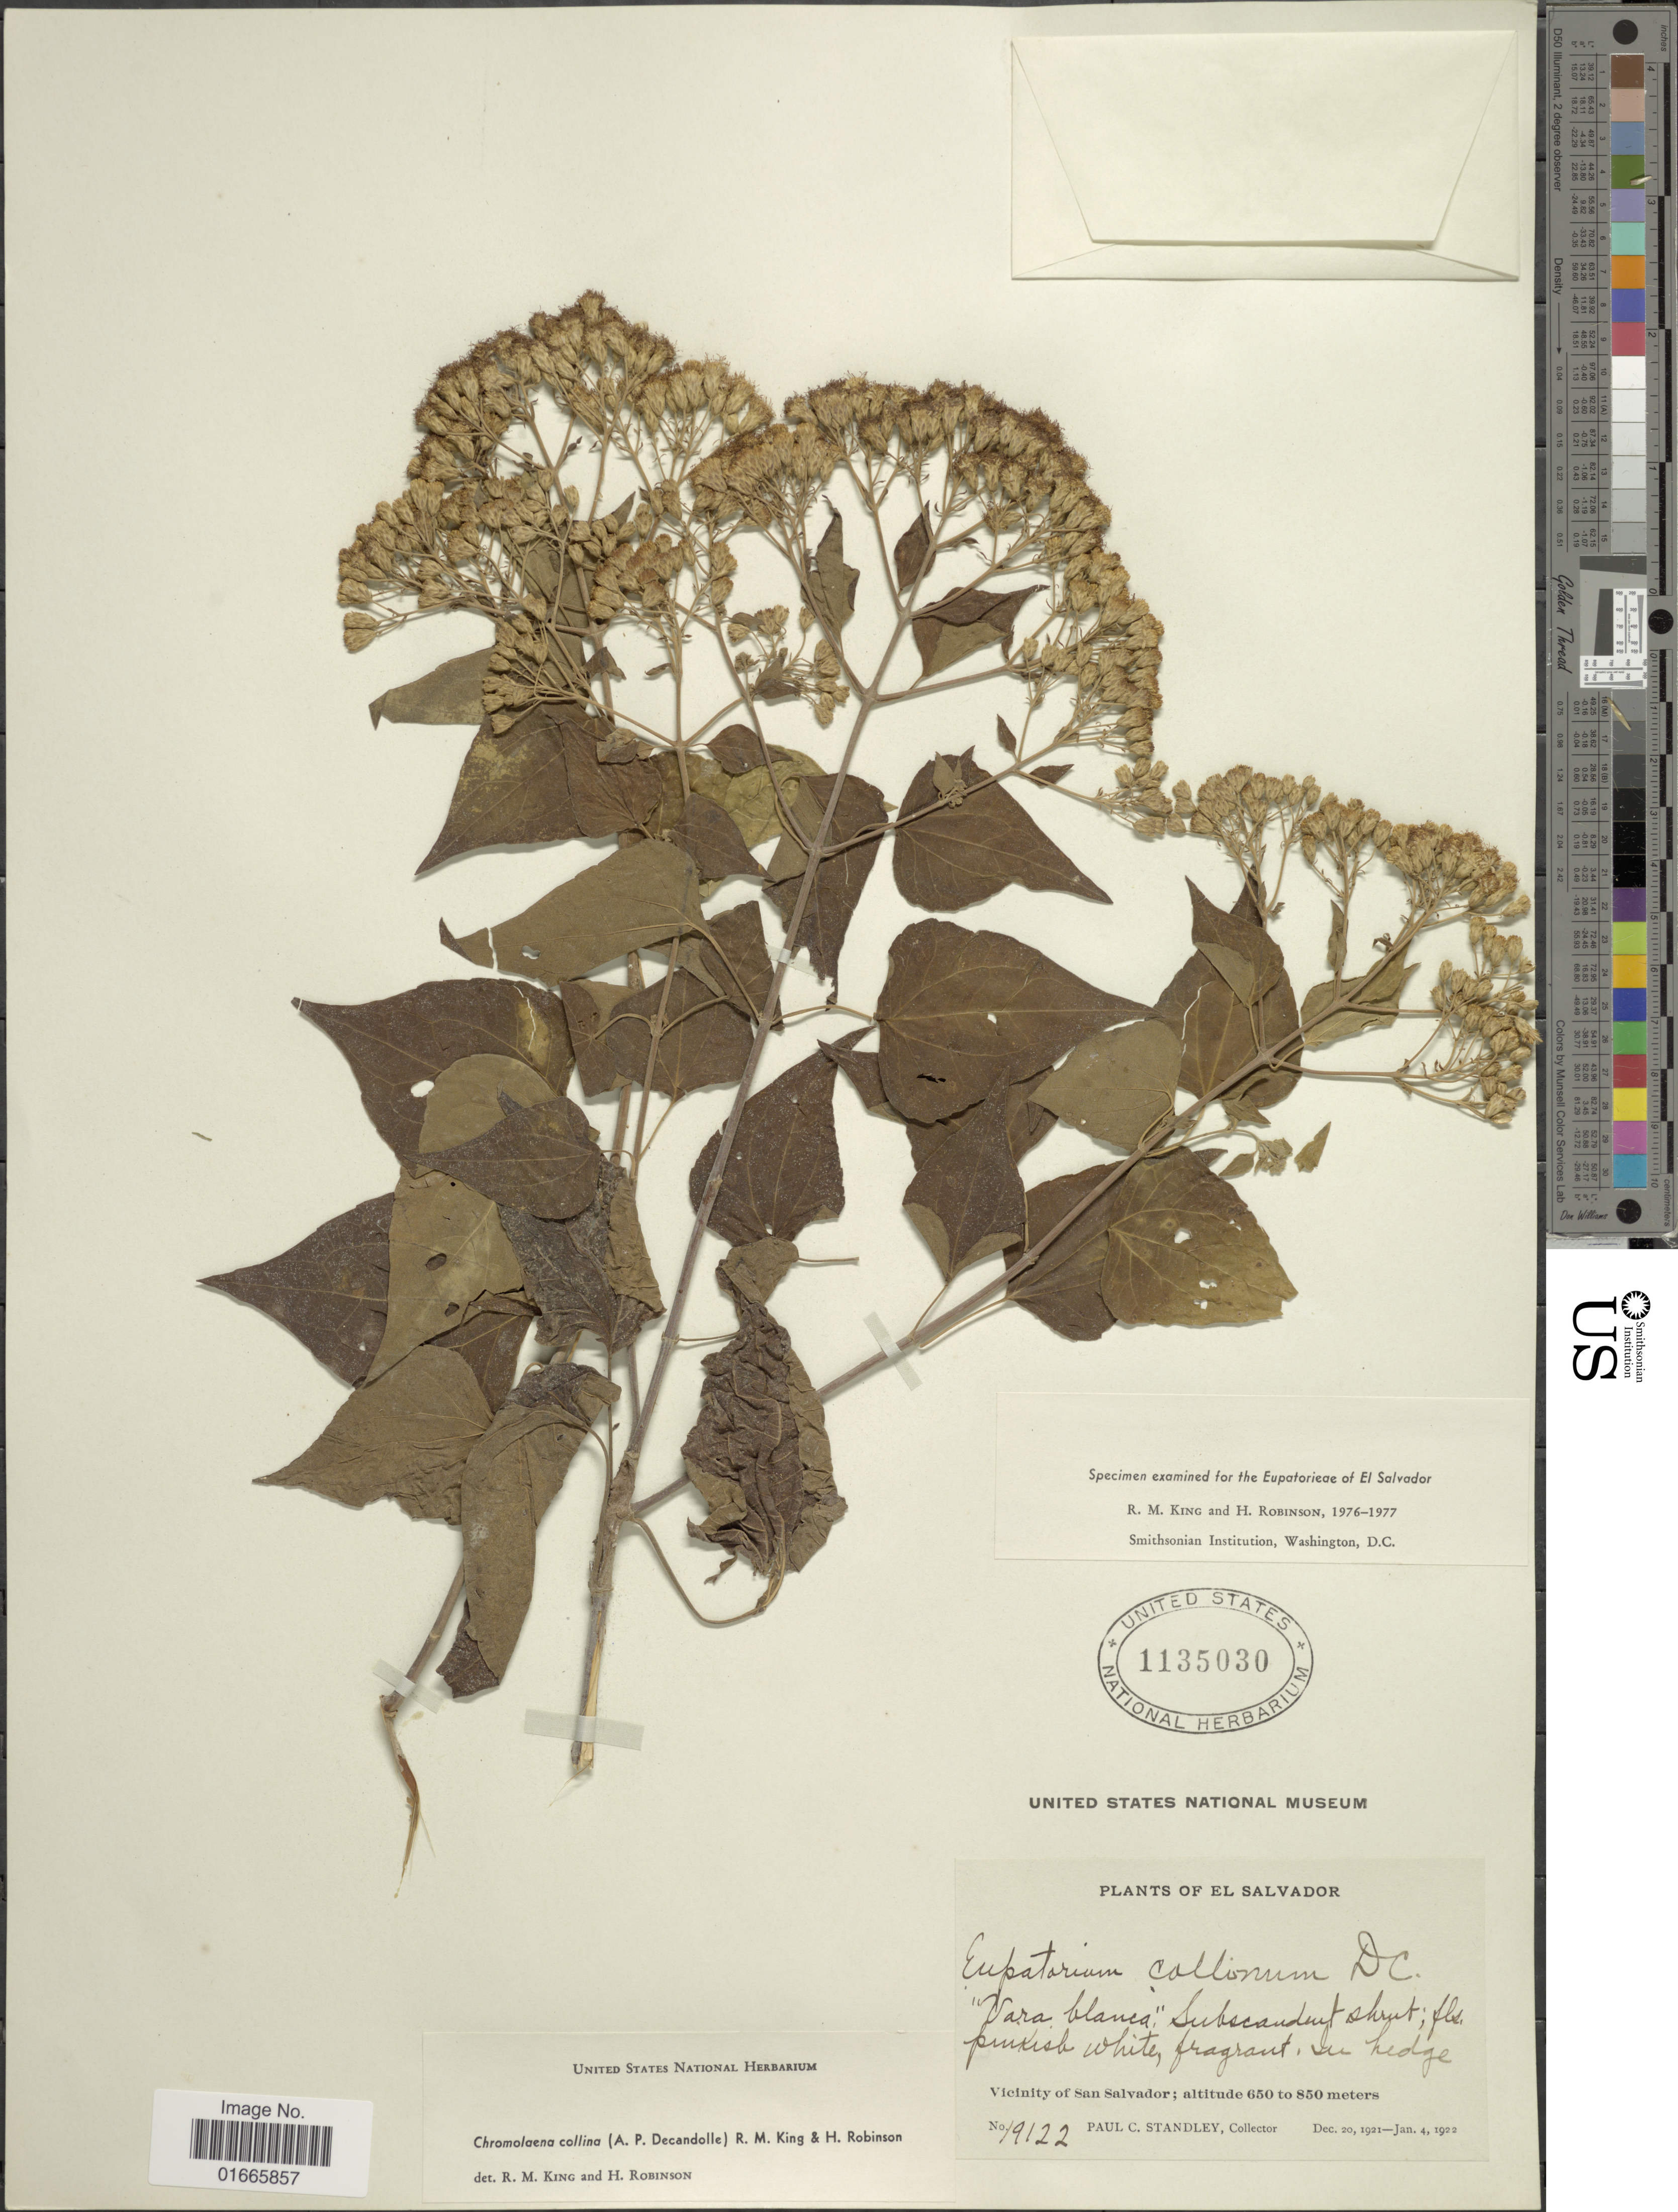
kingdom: Plantae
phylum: Tracheophyta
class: Magnoliopsida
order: Asterales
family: Asteraceae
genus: Chromolaena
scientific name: Chromolaena collina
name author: (DC.) R.M. King & H. Rob.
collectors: P. C. Standley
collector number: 19122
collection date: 1921-12-20/1922-01-04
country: El Salvador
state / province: San Salvador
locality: Vicinity of San Salvador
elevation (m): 650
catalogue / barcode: US 1135030